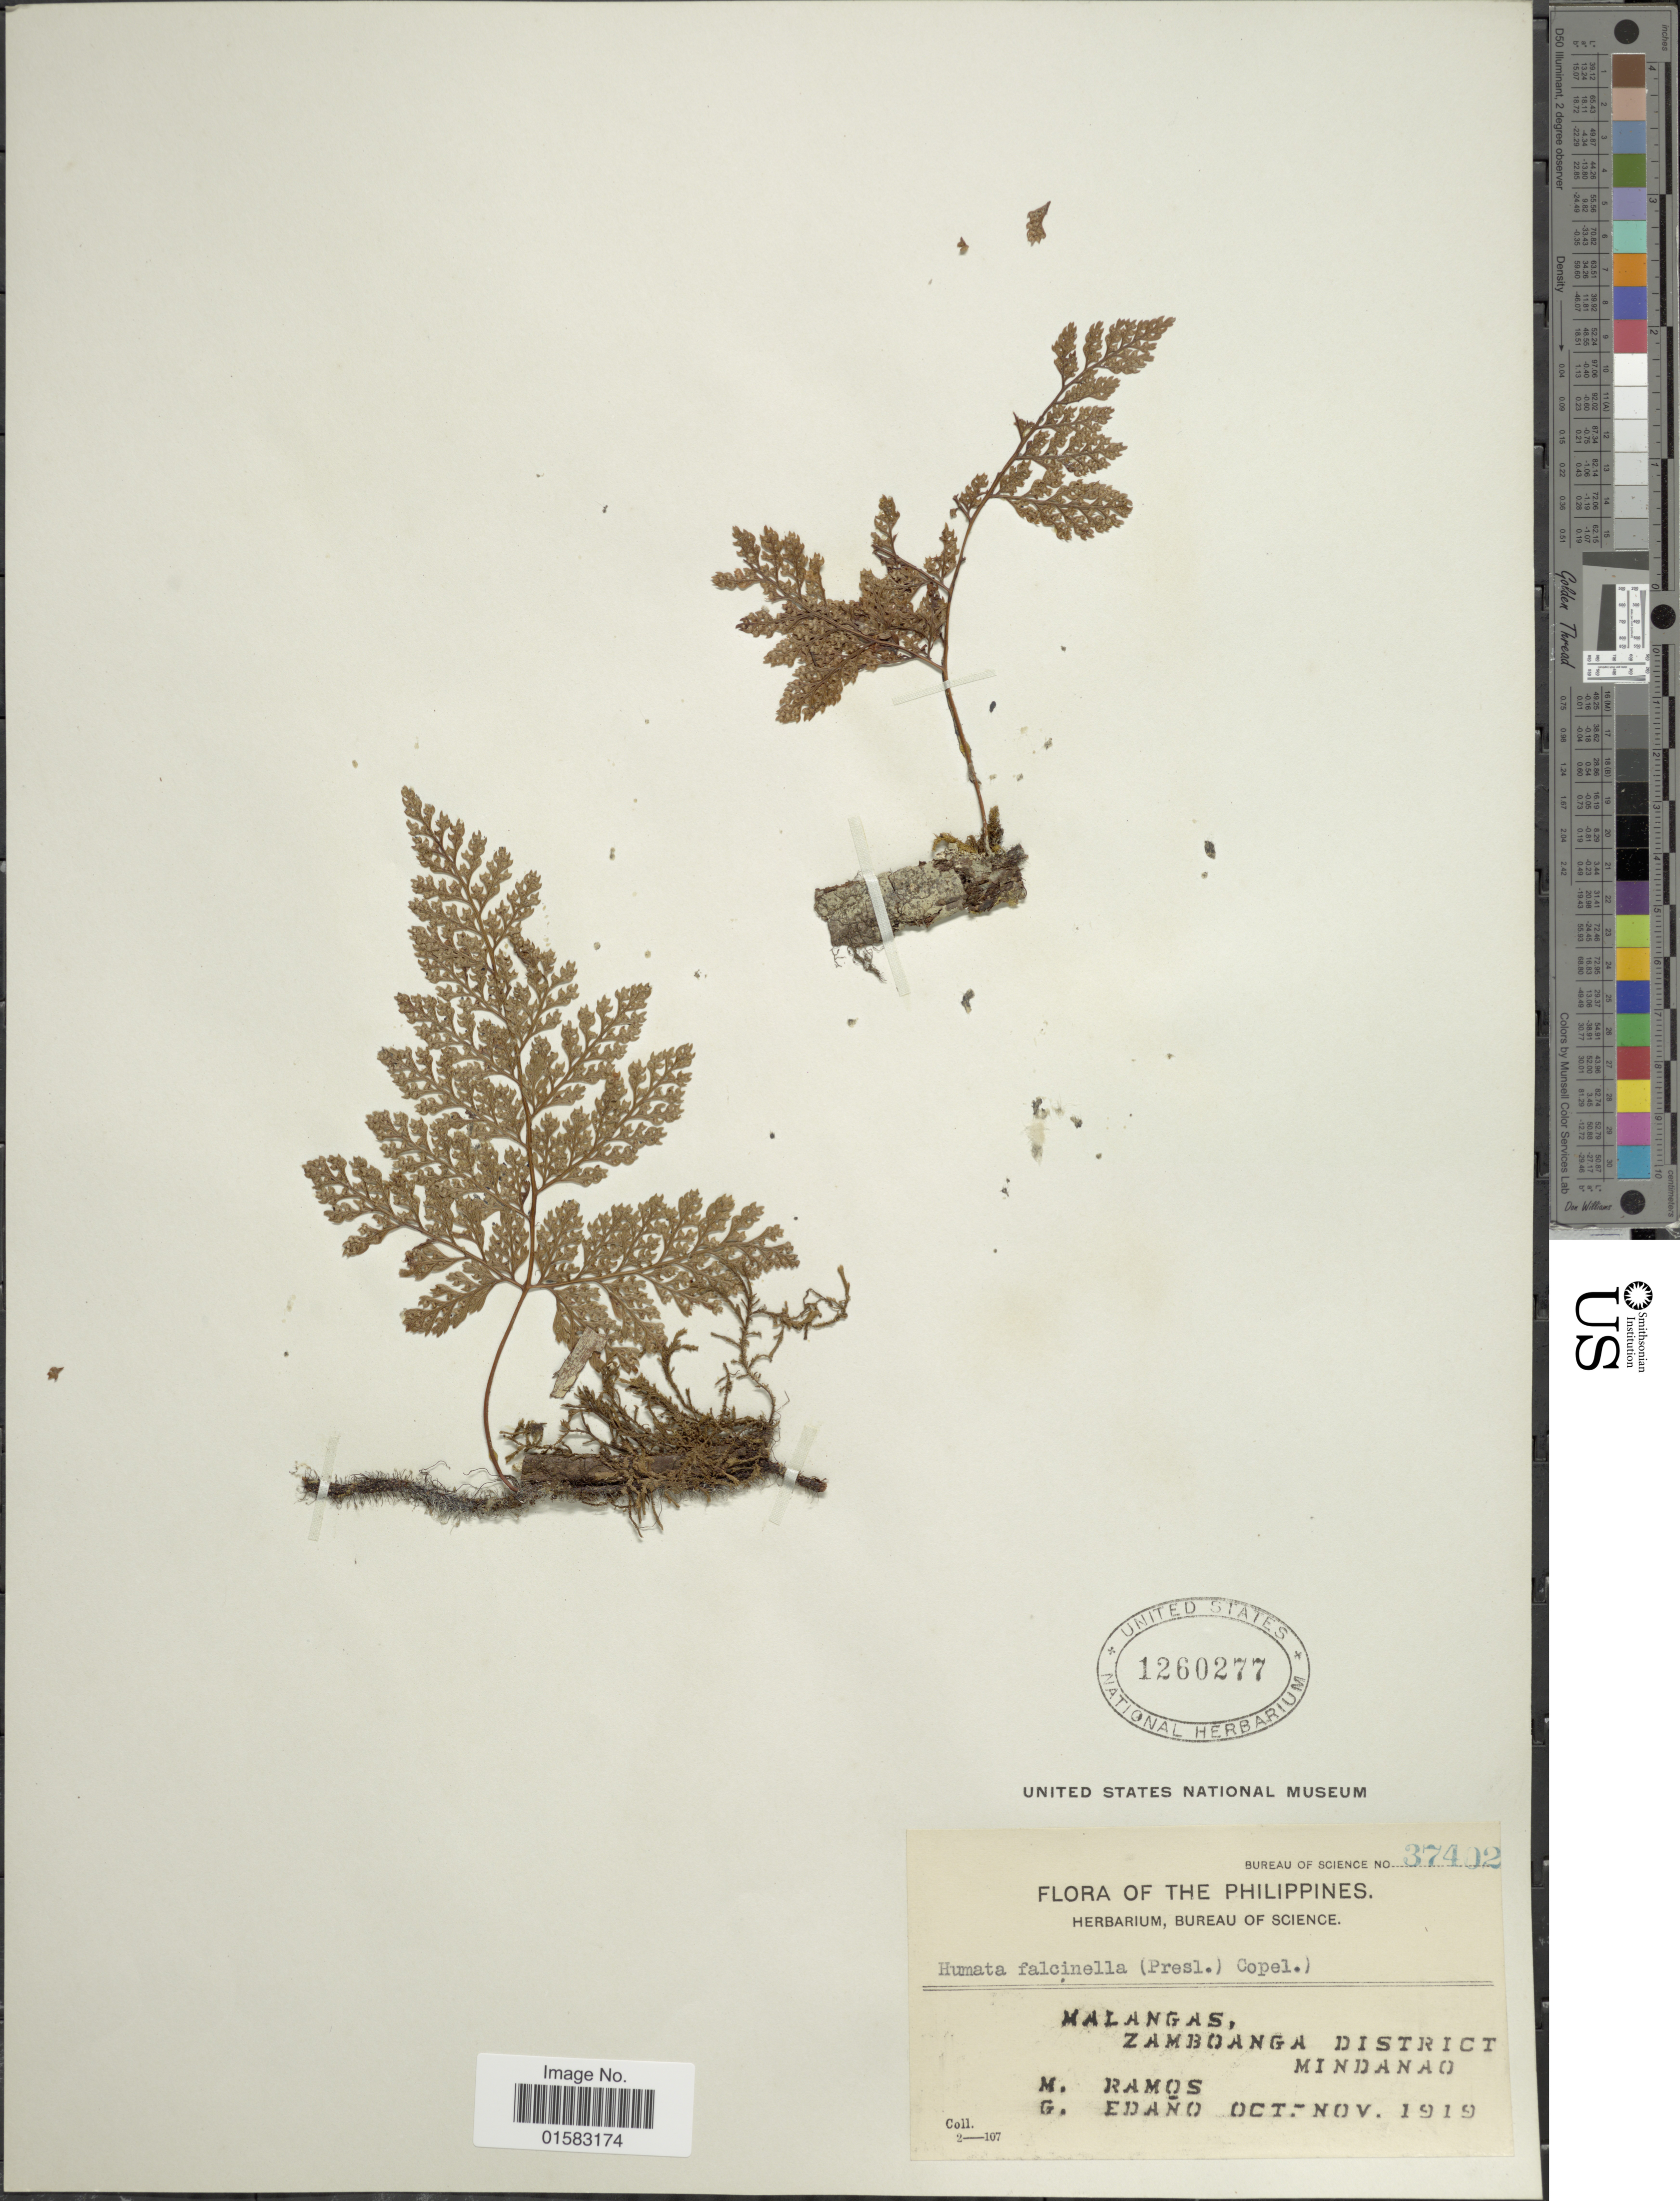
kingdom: Plantae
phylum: Tracheophyta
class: Polypodiopsida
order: Polypodiales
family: Davalliaceae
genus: Davallia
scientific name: Davallia falcinella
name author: C. Presl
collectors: M. Ramos & G. Edaño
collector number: Bureau of Science 37402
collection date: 1919-10/1919-11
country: Philippines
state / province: Zamboanga Peninsula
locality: Malangas, Zamboanga District, Mindanao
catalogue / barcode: US 1260277